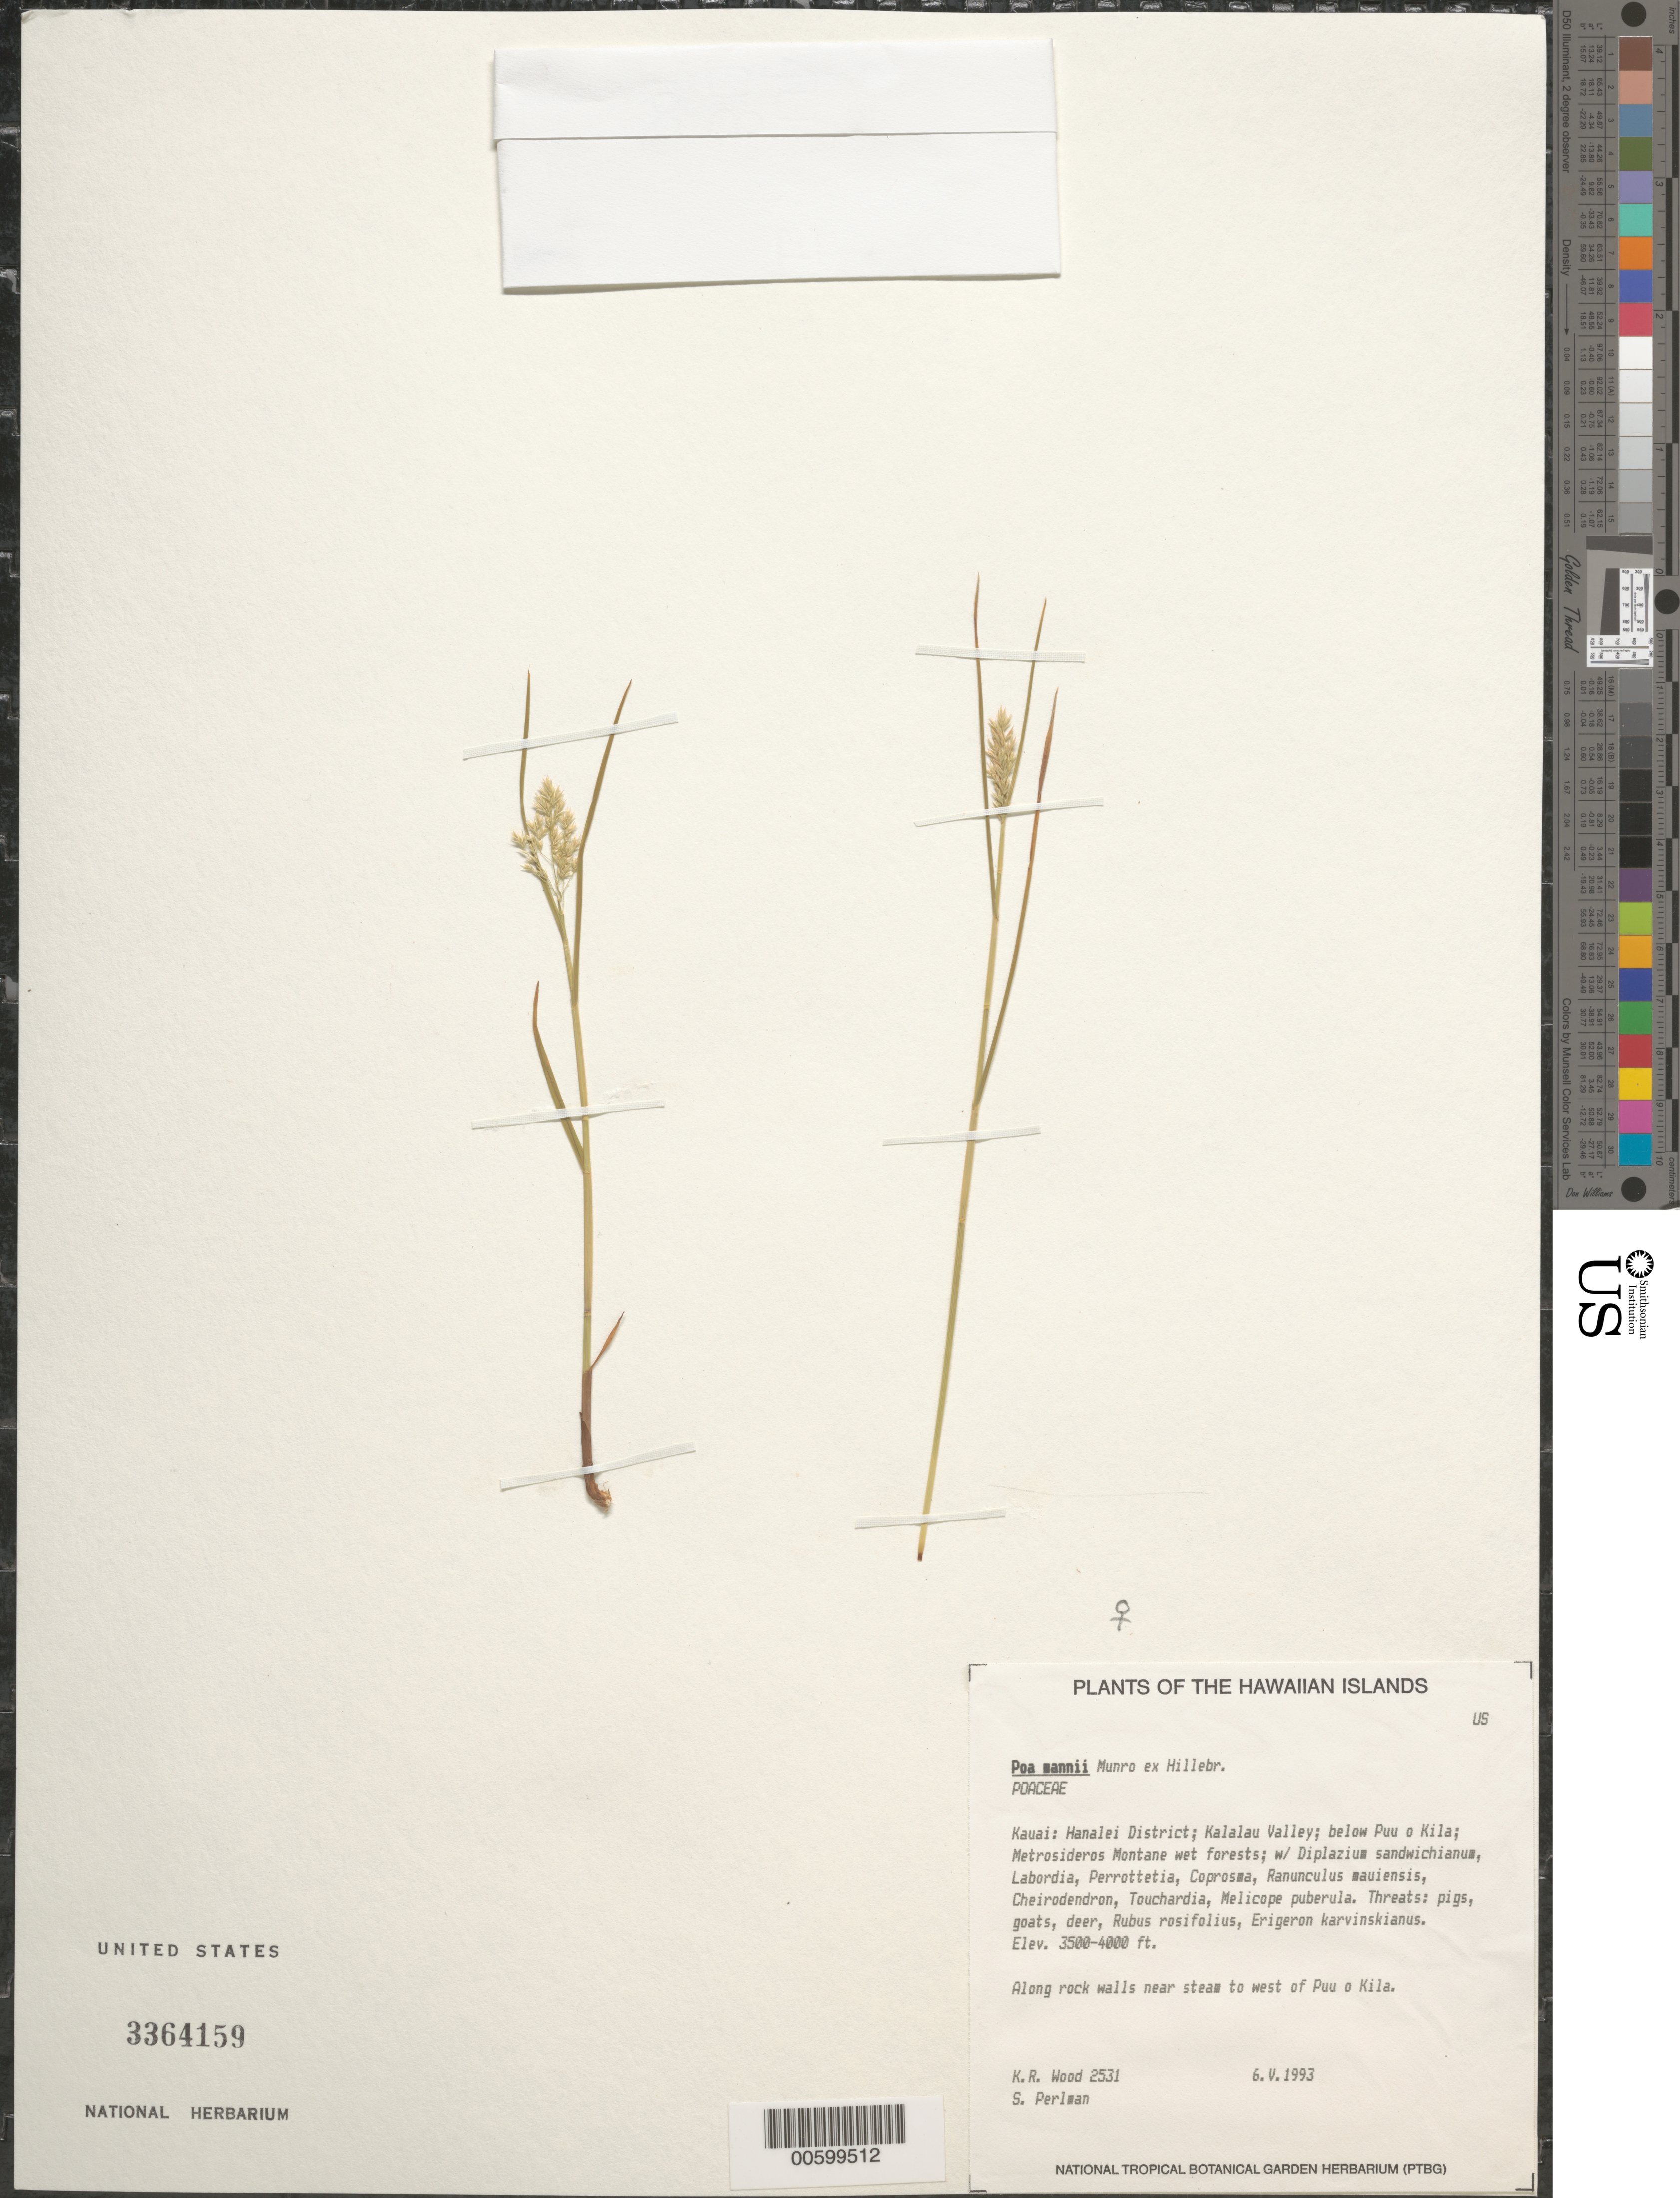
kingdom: Plantae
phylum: Tracheophyta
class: Liliopsida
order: Poales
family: Poaceae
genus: Poa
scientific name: Poa mannii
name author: Munro ex Hillebr.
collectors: K. R. Wood & S. P. Perlman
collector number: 2531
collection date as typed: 6 May 1993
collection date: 1993-05-06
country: United States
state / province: Hawaii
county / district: Kauai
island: Kaua'i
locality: Hanalei Dist; Kalalau Valley; below Puu o Kila. Along rock walls near stream to W of Puu o Kila.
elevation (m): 1066.8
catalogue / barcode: US 3364159